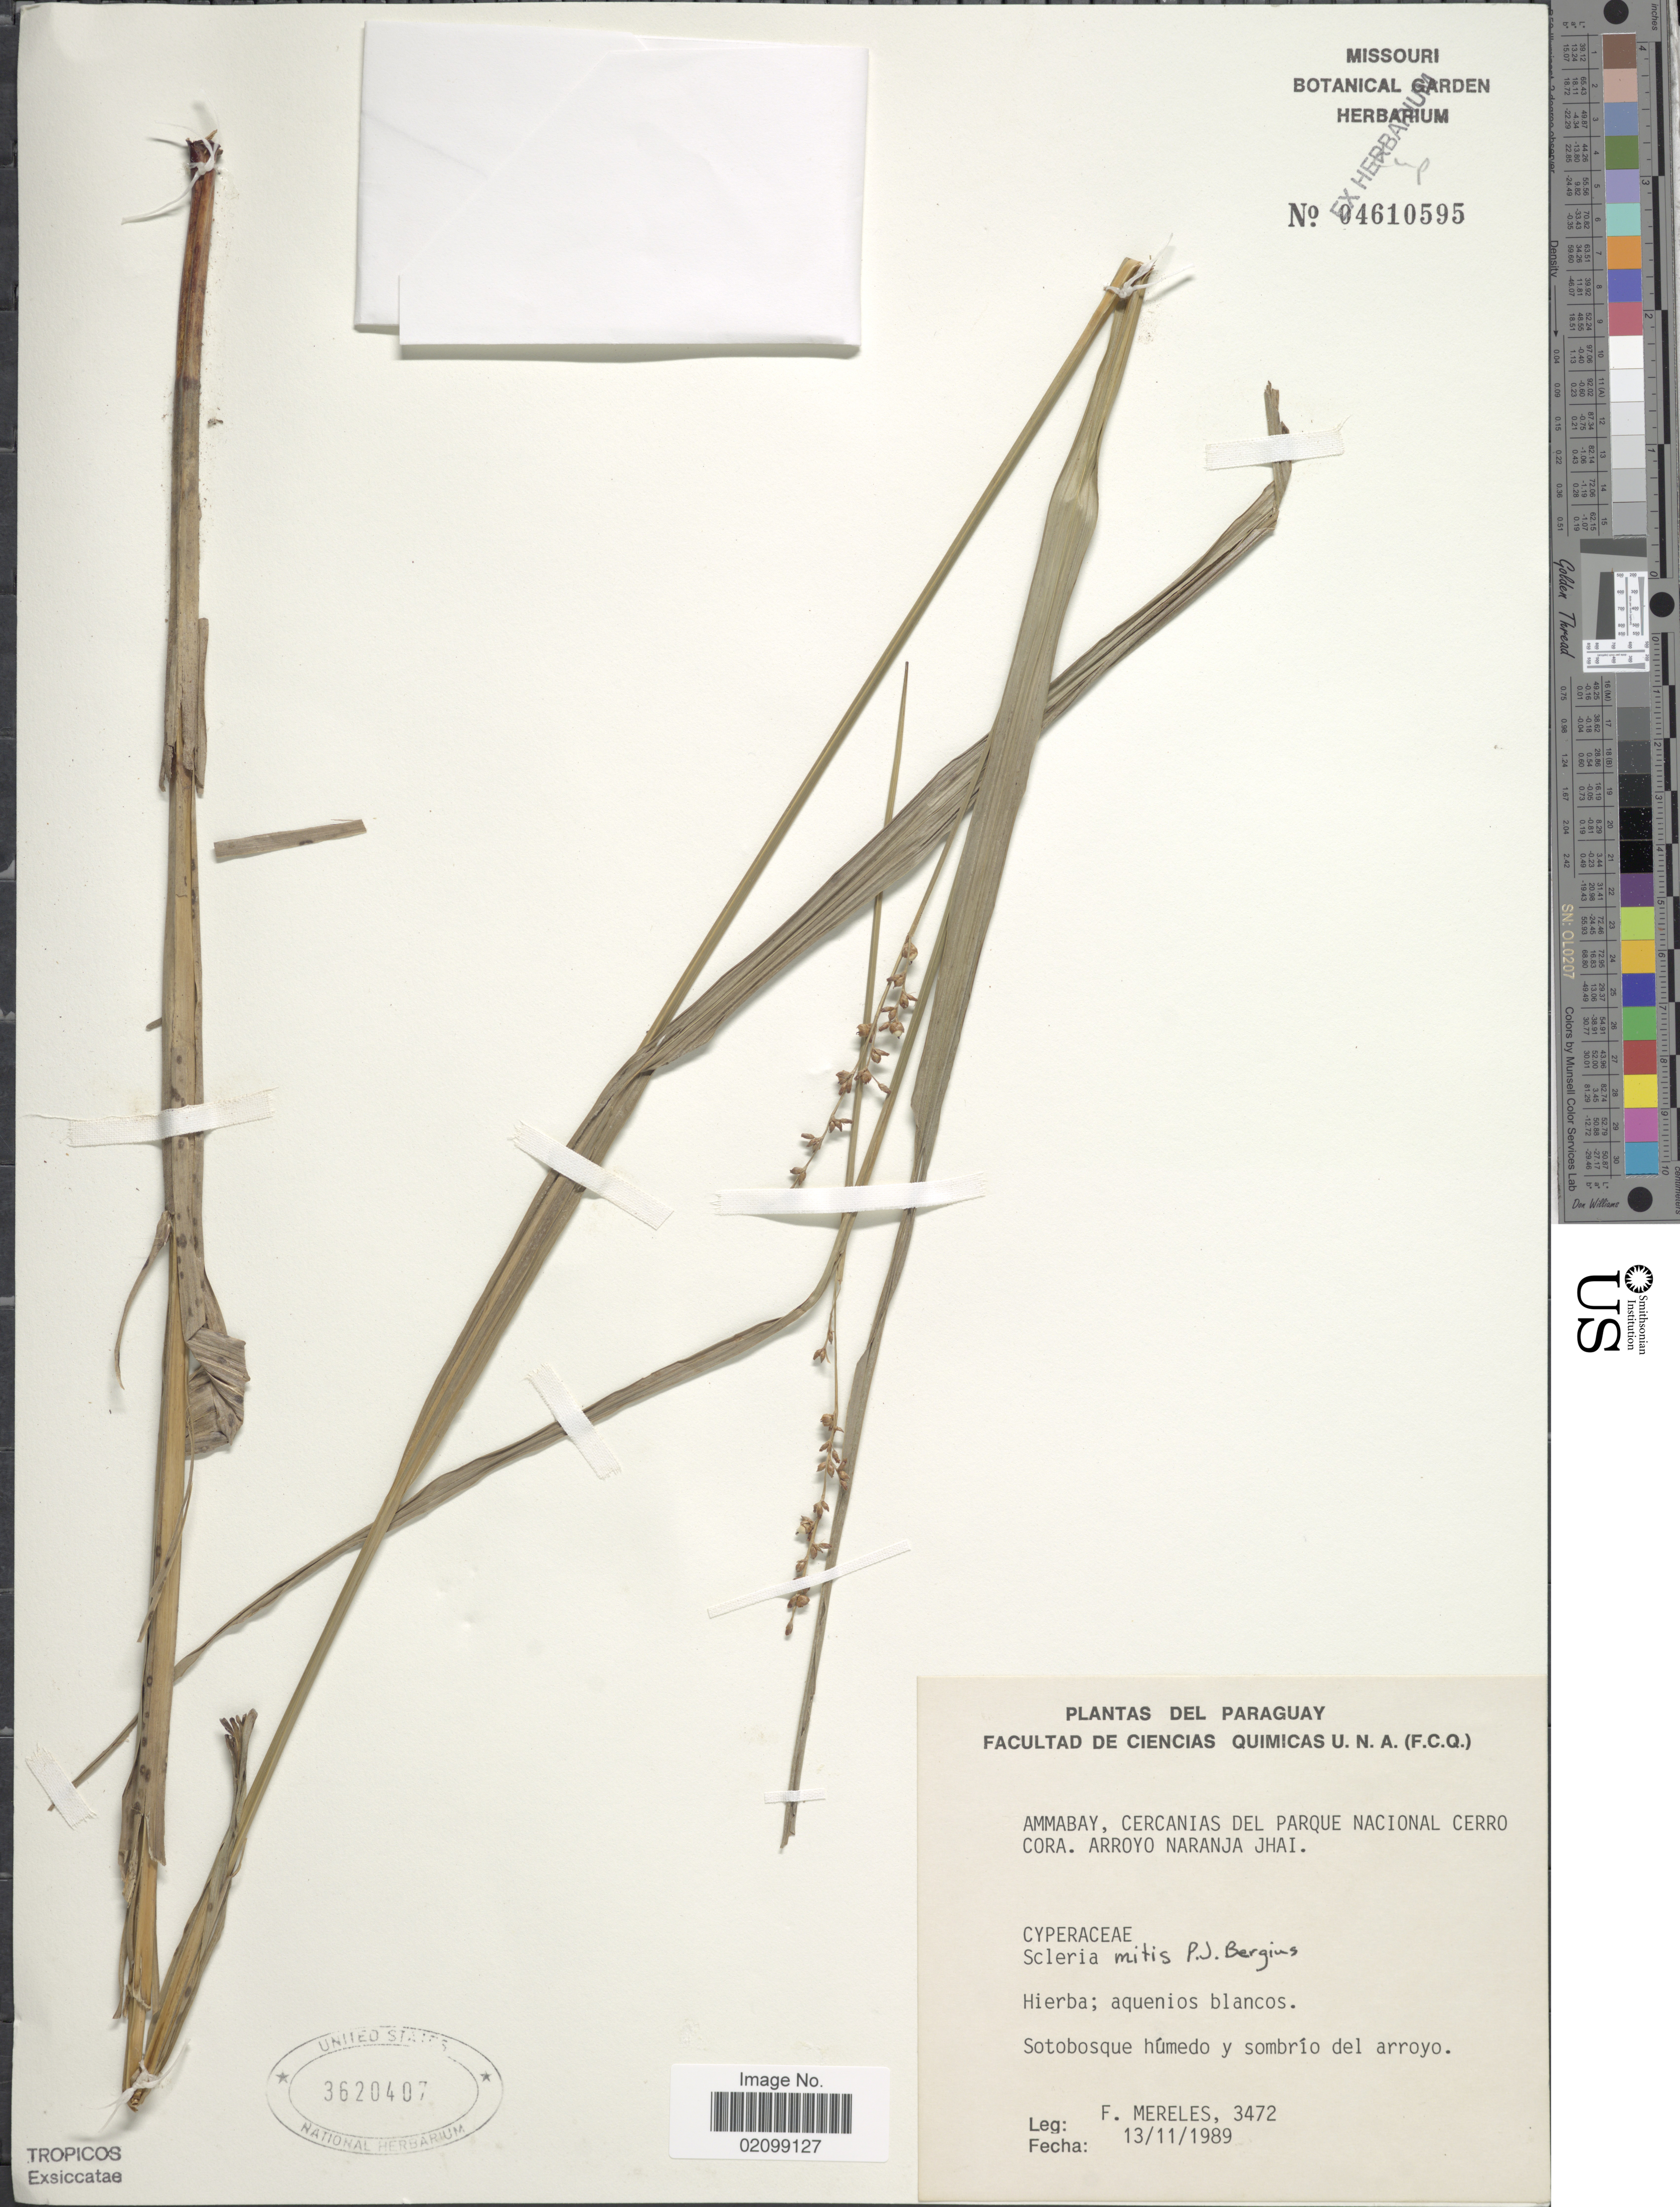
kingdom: Plantae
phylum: Tracheophyta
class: Liliopsida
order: Poales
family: Cyperaceae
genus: Scleria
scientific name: Scleria mitis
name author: P.J. Bergius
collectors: F. Mereles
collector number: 3472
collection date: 1989-11-13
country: Paraguay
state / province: Amambay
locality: Ammabay, Cercanias del Parque Nacional Cerro Cora, Arroyo Naranja Jhai.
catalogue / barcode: US 3620407